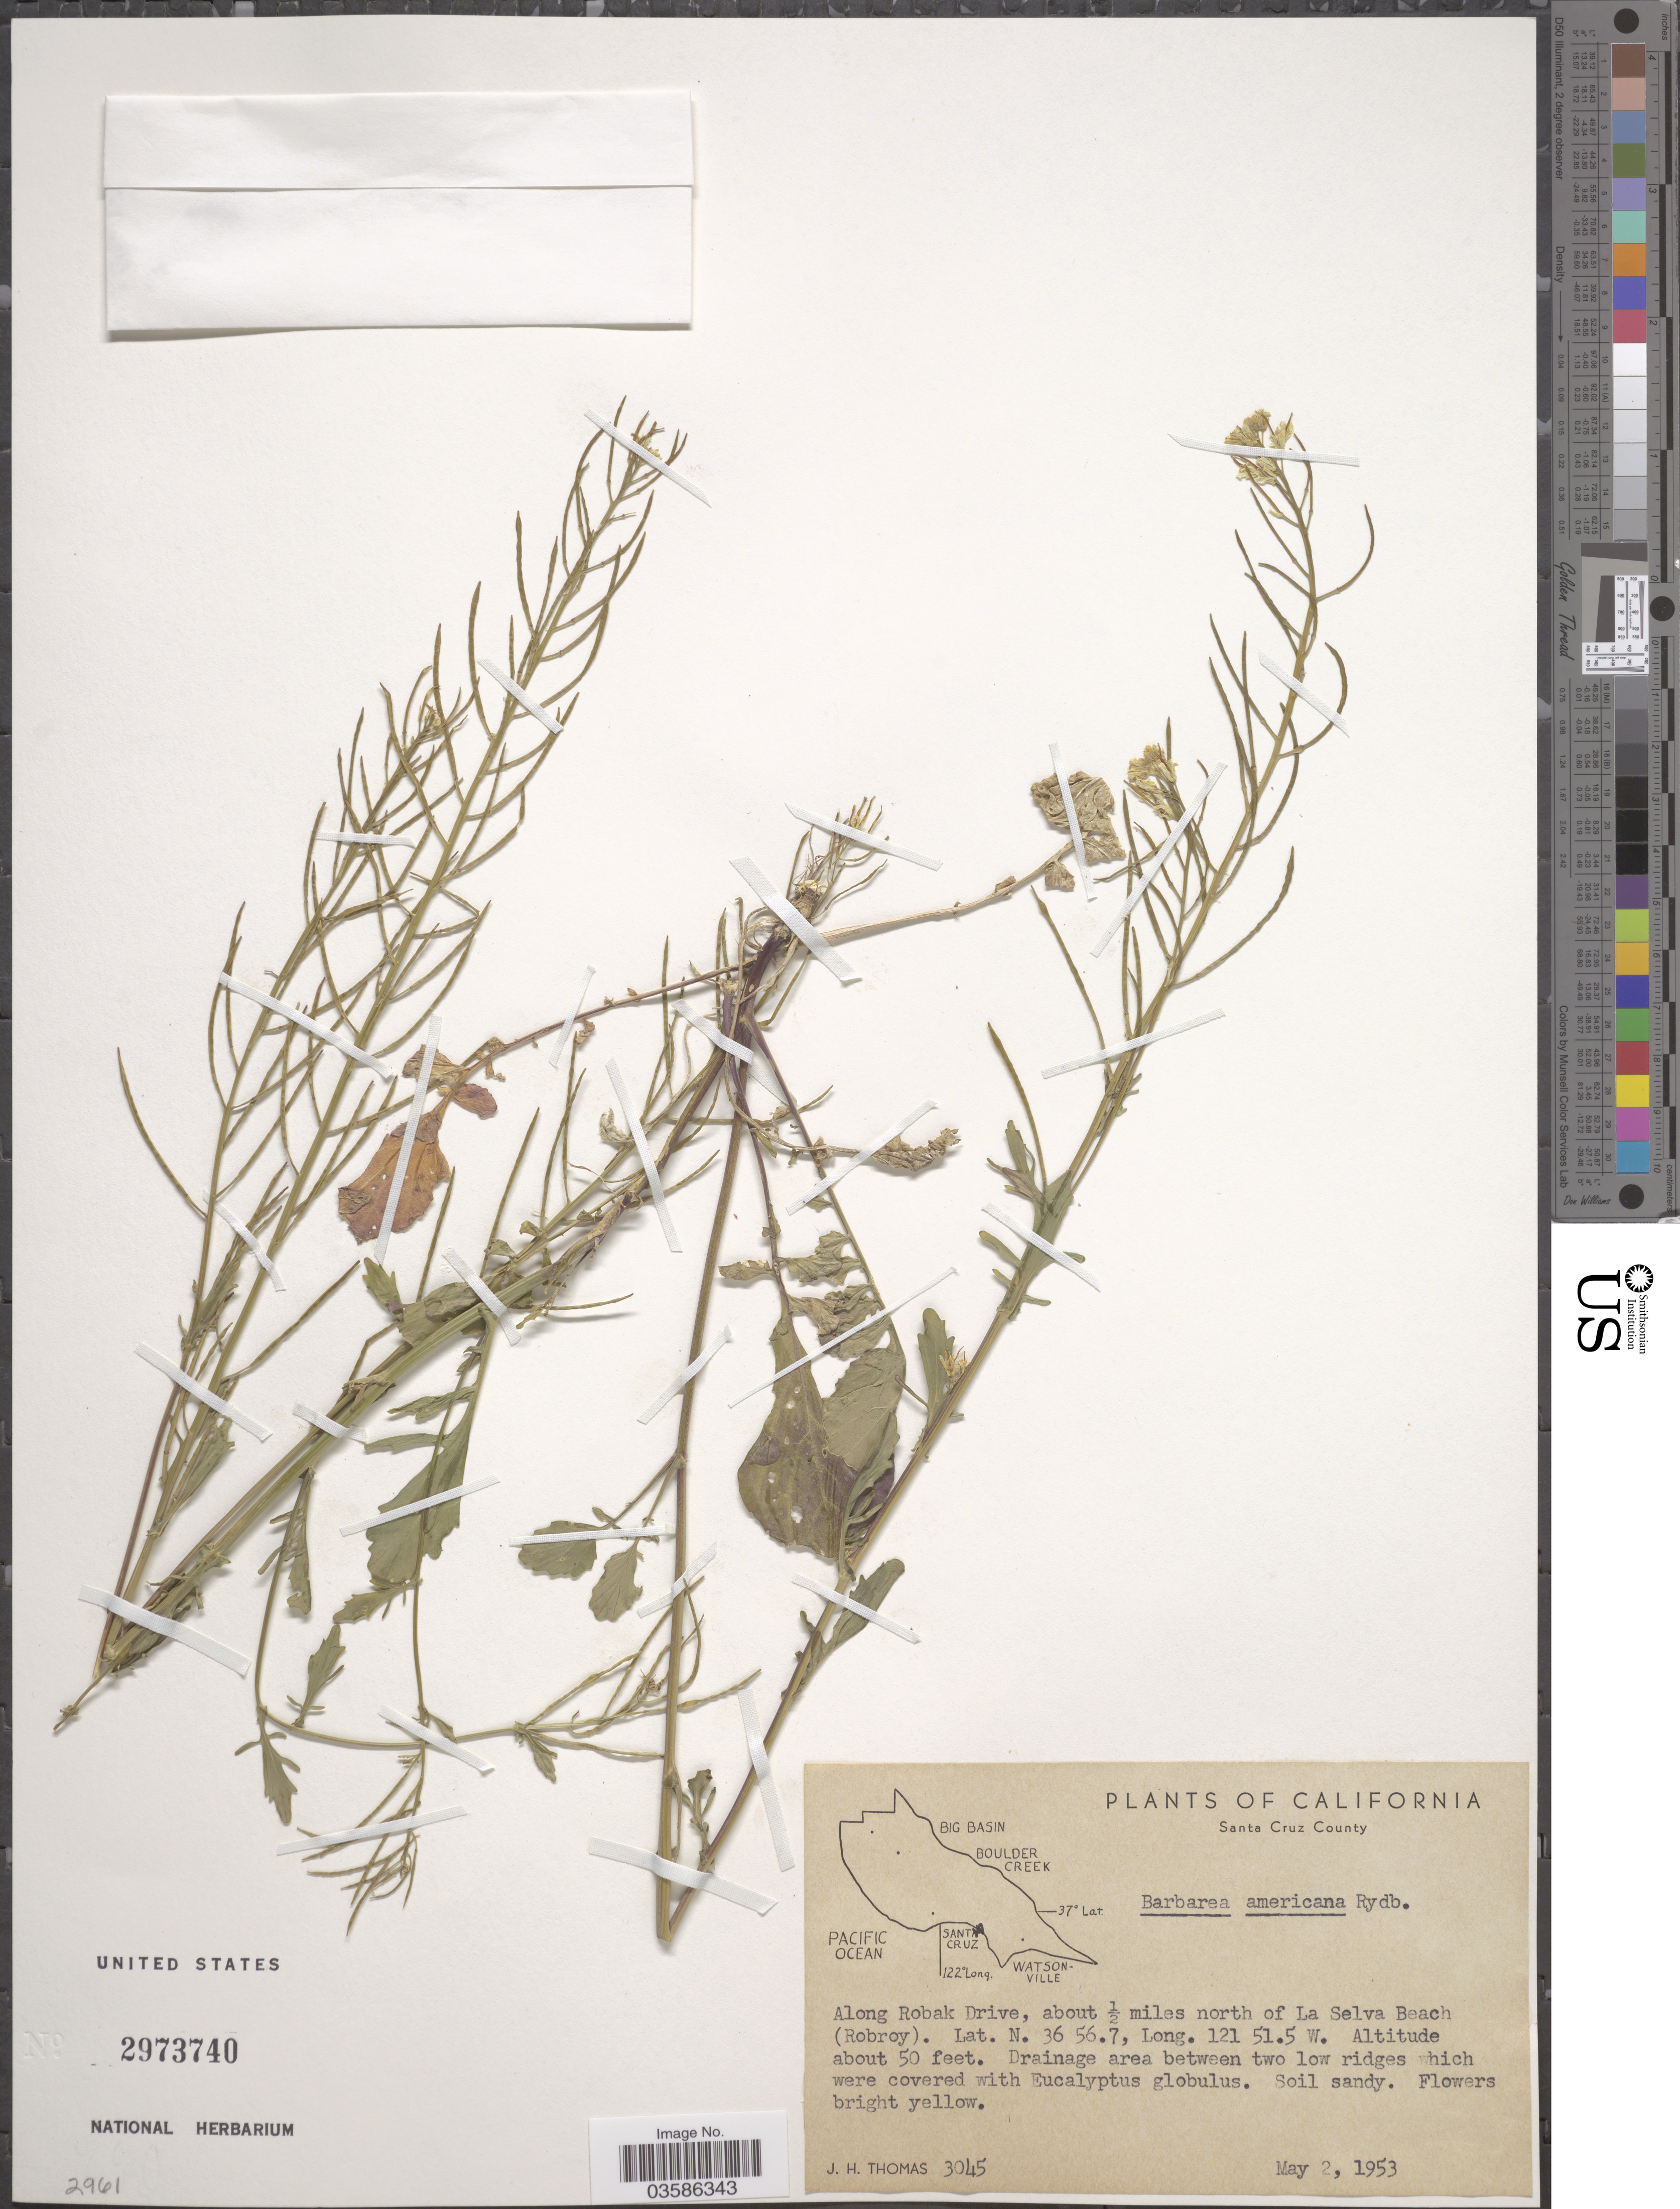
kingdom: Plantae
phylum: Tracheophyta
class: Magnoliopsida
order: Brassicales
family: Brassicaceae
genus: Barbarea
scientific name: Barbarea orthoceras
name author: Ledeb.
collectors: J. H. Thomas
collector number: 3045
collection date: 1953-05-02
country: United States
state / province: California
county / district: Santa Cruz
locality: Santa Cruz County. Along Robak Drive, about ½ miles north of La Selva Beach (Robroy).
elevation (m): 15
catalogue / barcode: US 2973740